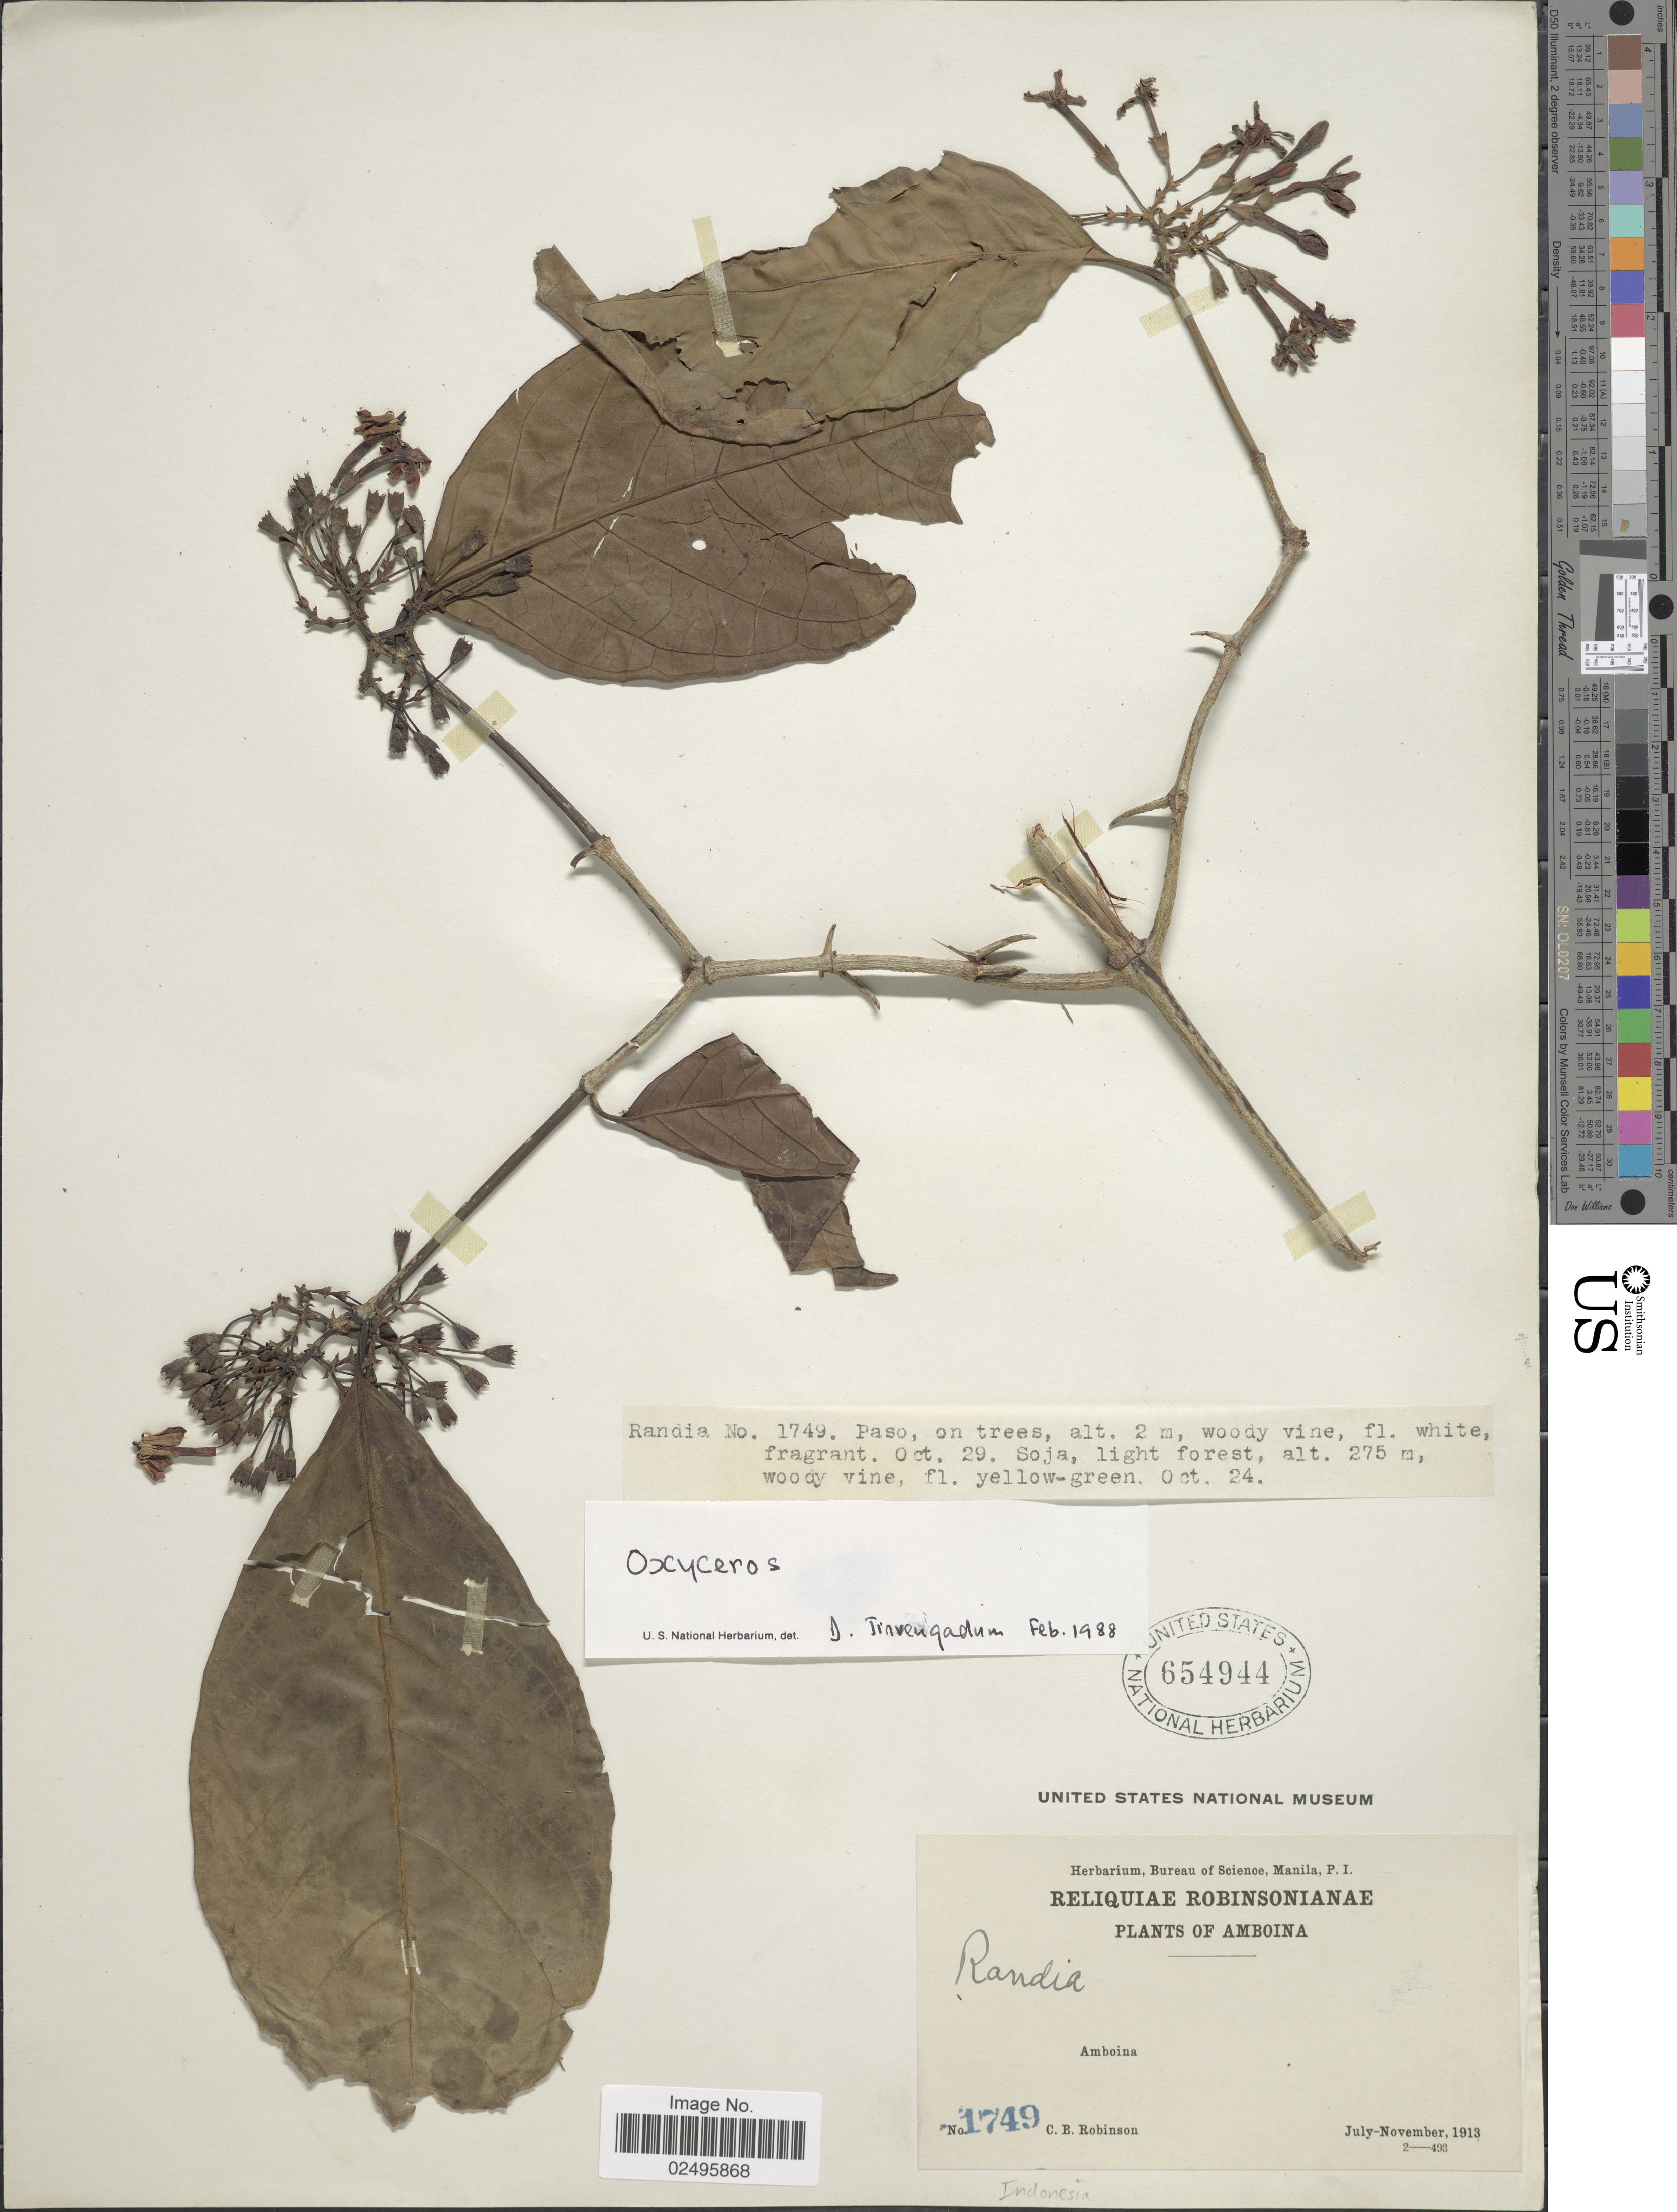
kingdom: Plantae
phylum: Tracheophyta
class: Magnoliopsida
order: Gentianales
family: Rubiaceae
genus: Oxyceros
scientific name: Oxyceros sp.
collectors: C. Robinson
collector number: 1749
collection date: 1913-10-24/1913-10-29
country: Indonesia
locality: Amboina. Paso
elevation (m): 275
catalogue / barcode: US 654944